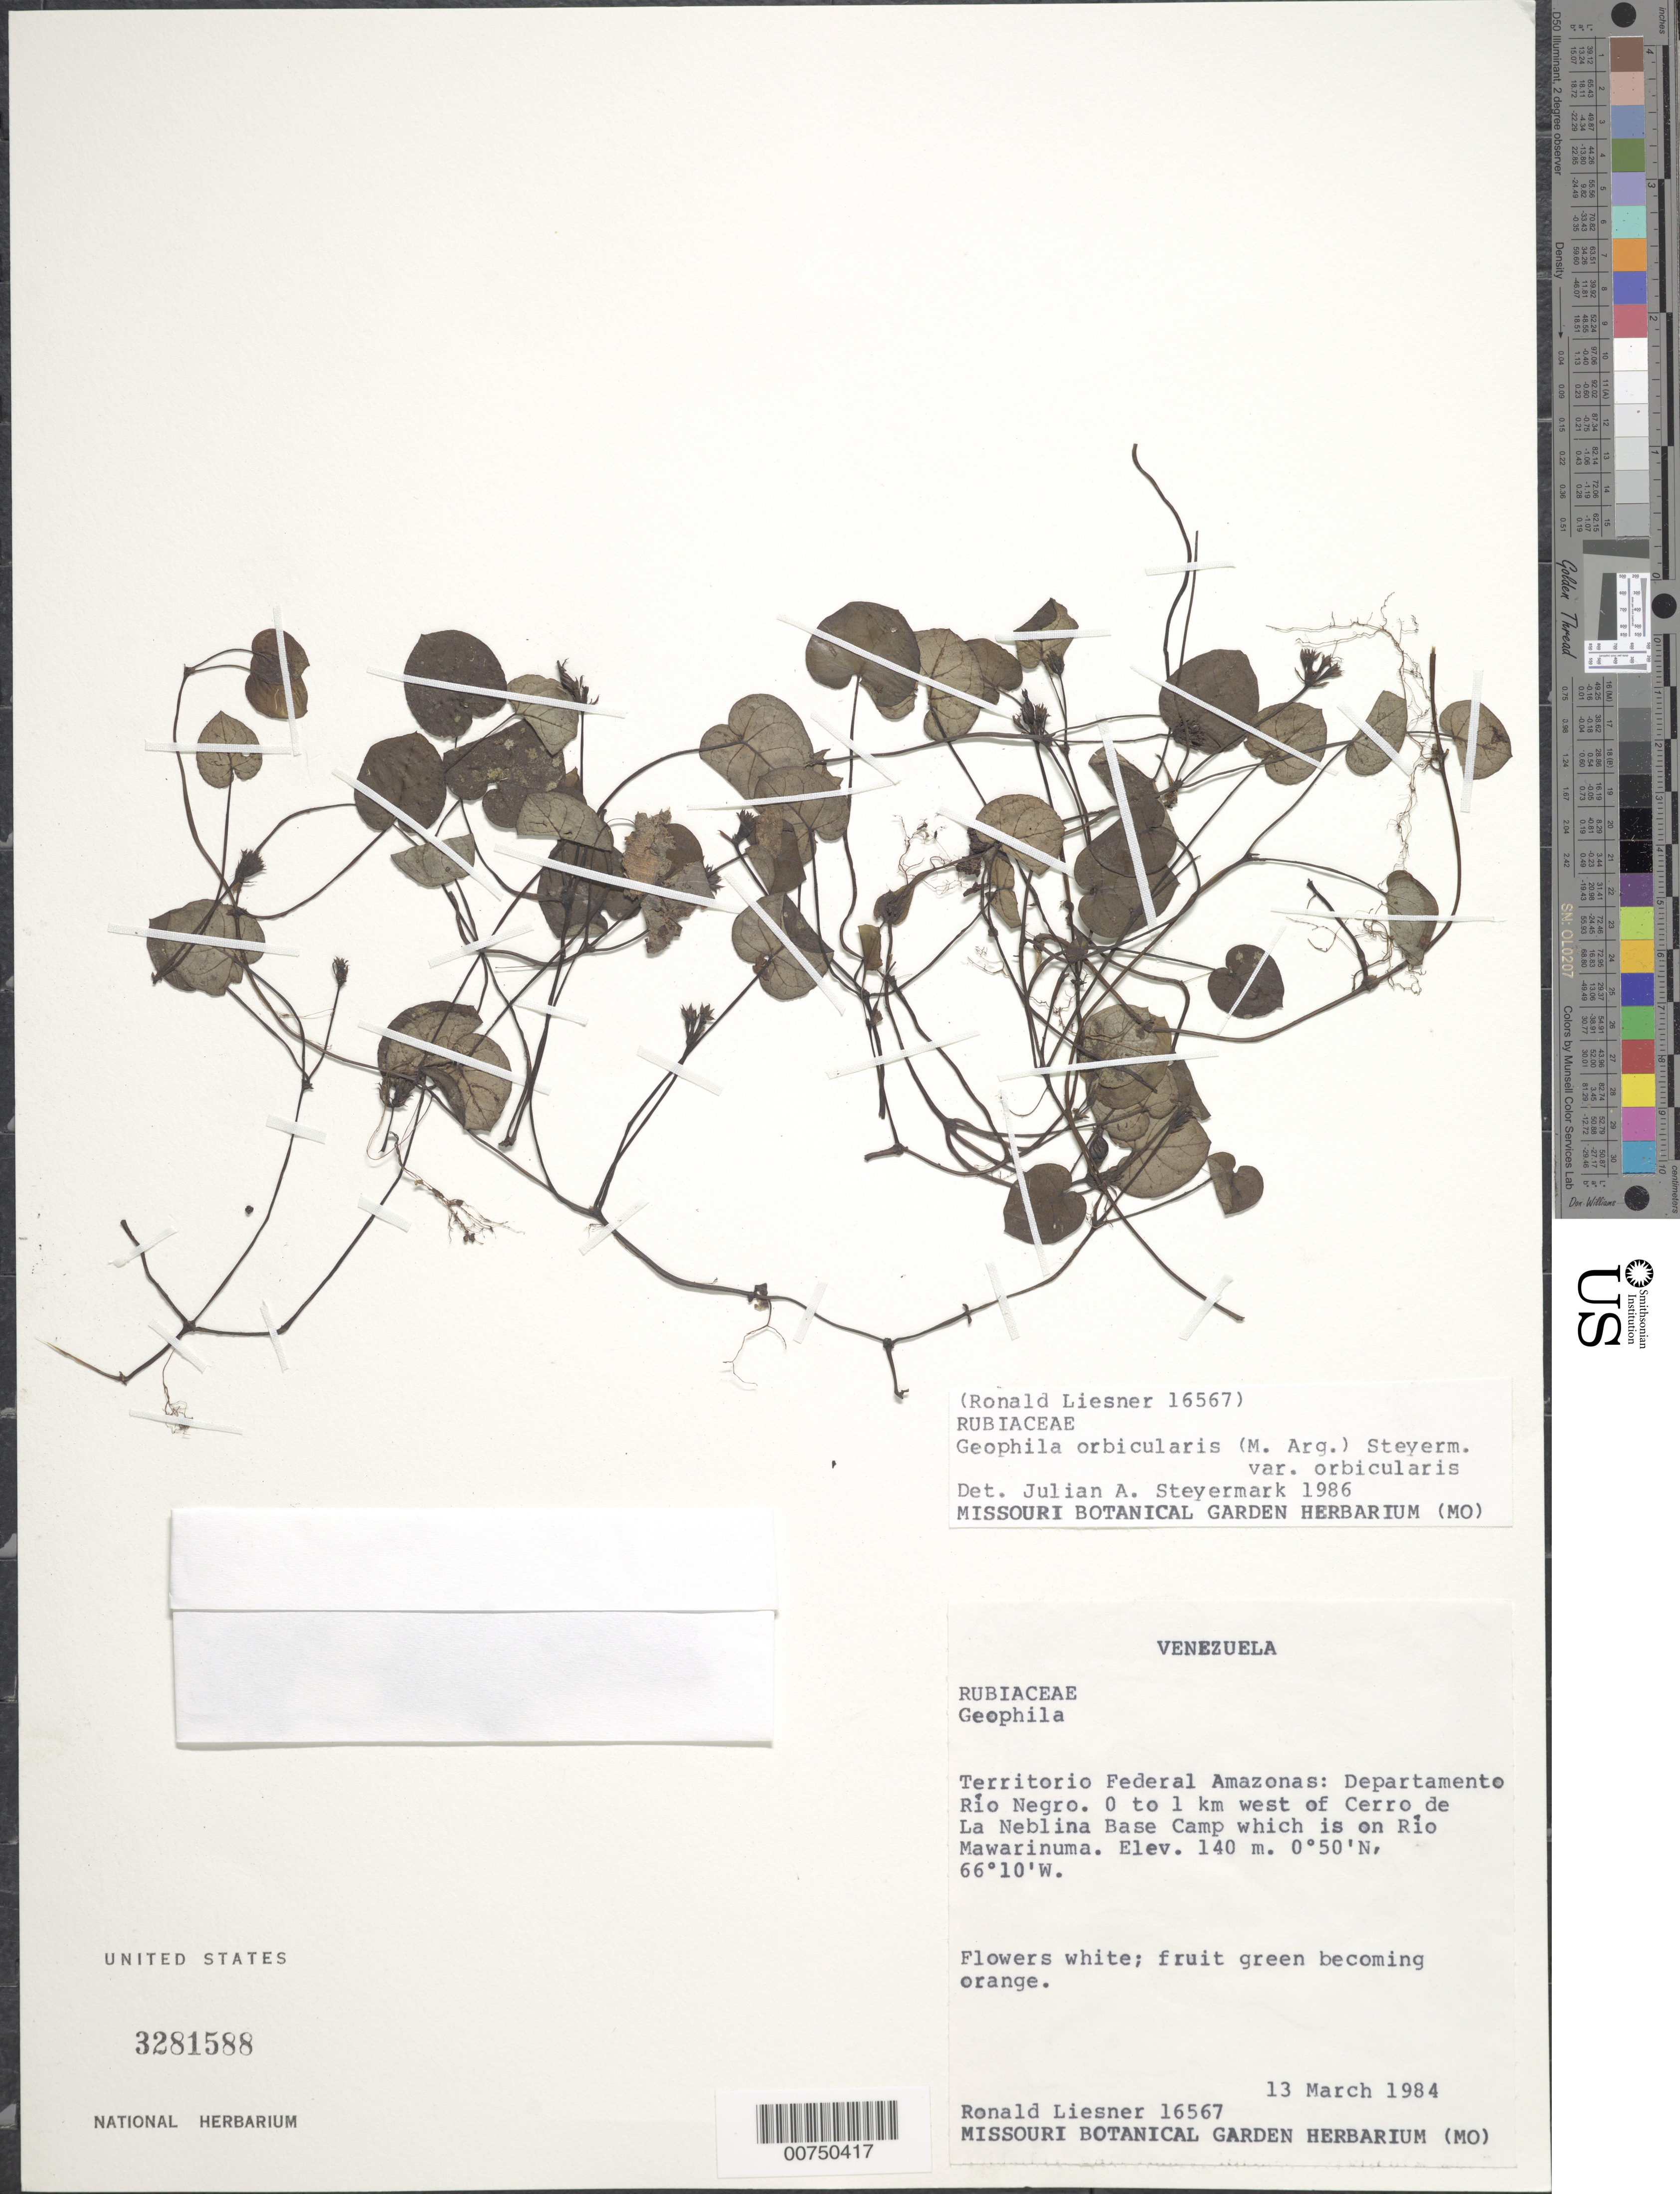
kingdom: Plantae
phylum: Tracheophyta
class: Magnoliopsida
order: Gentianales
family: Rubiaceae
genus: Geophila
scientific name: Geophila orbicularis var. orbicularis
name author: (Müll. Arg.) Steyerm.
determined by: Steyermark, Julian A., (VEN)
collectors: R. L. Liesner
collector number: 16567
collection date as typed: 13-Mar-84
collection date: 1984-03-13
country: Venezuela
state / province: Amazonas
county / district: Río Negro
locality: Río Mawarinuma, 0-1 km W of Cerro de La Neblina Base Camp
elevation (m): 140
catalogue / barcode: US 3281588